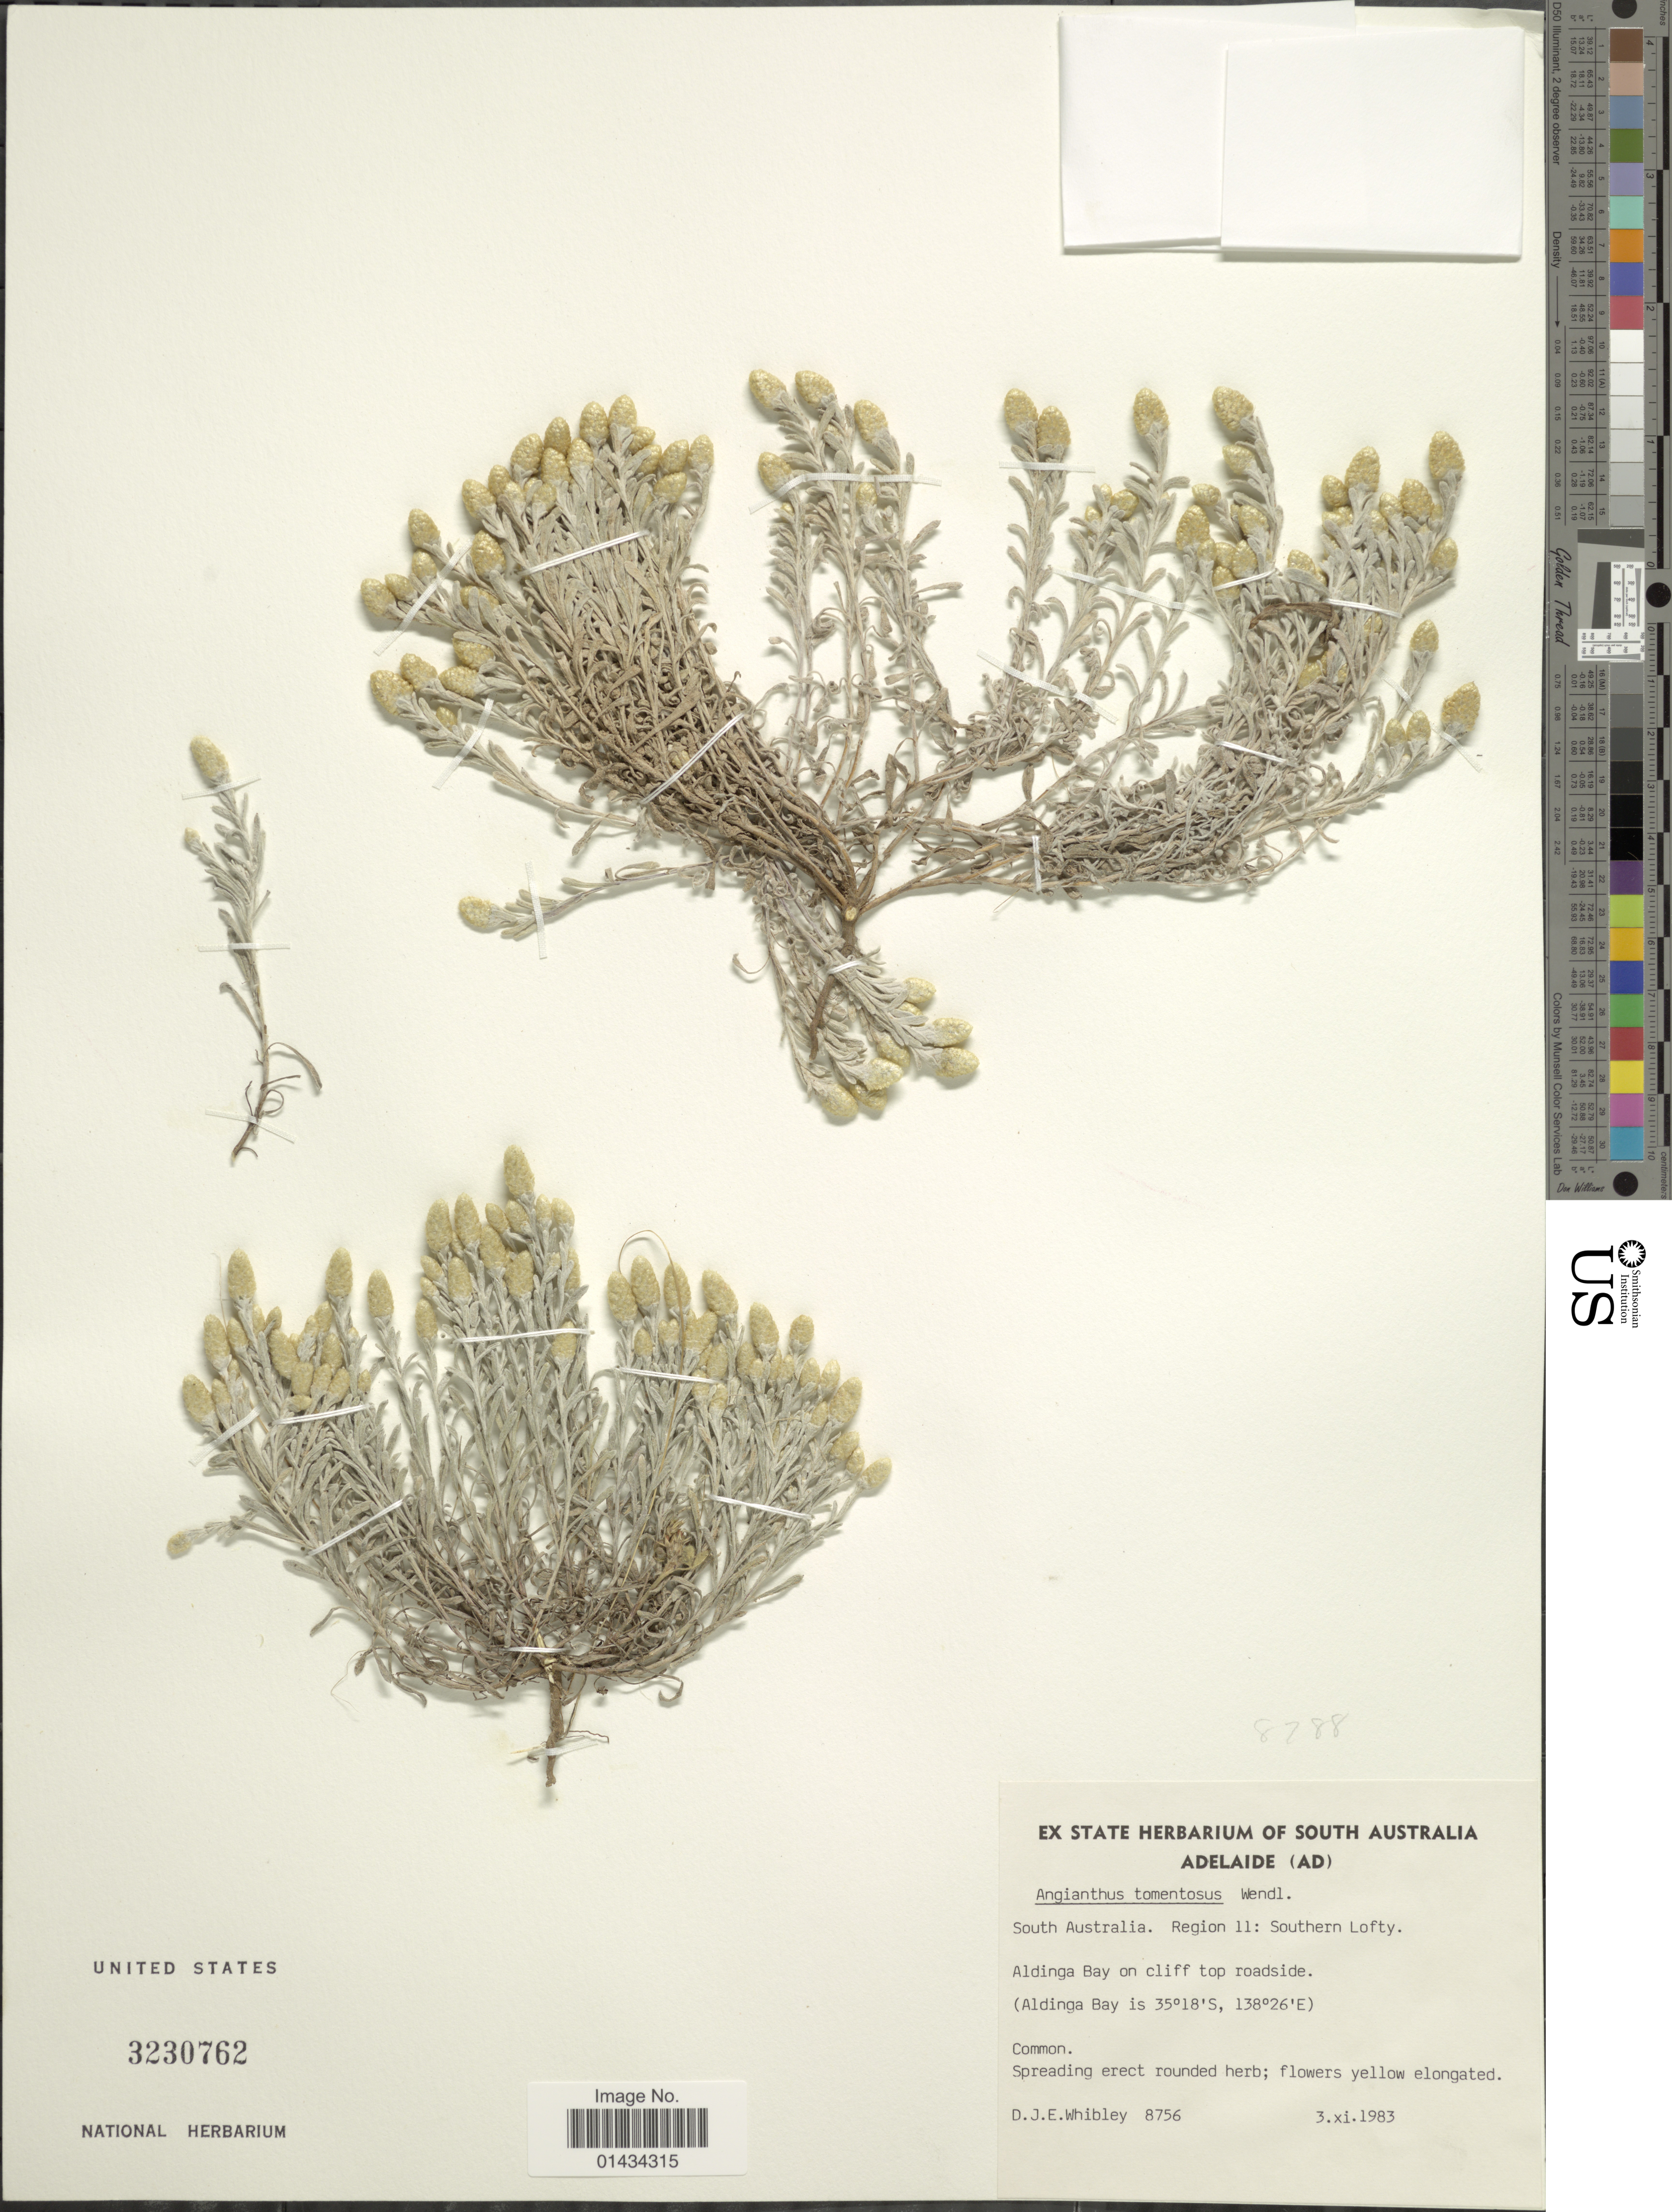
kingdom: Plantae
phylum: Tracheophyta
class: Magnoliopsida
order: Asterales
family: Asteraceae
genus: Angianthus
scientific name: Angianthus tomentosus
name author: J.C. Wendl.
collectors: D. Whibley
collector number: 8756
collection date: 1983-11-03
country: Australia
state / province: South Australia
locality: Region 11: Southern Lofty, Aldinga Bay on cliff top roadside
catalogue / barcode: US 3230762